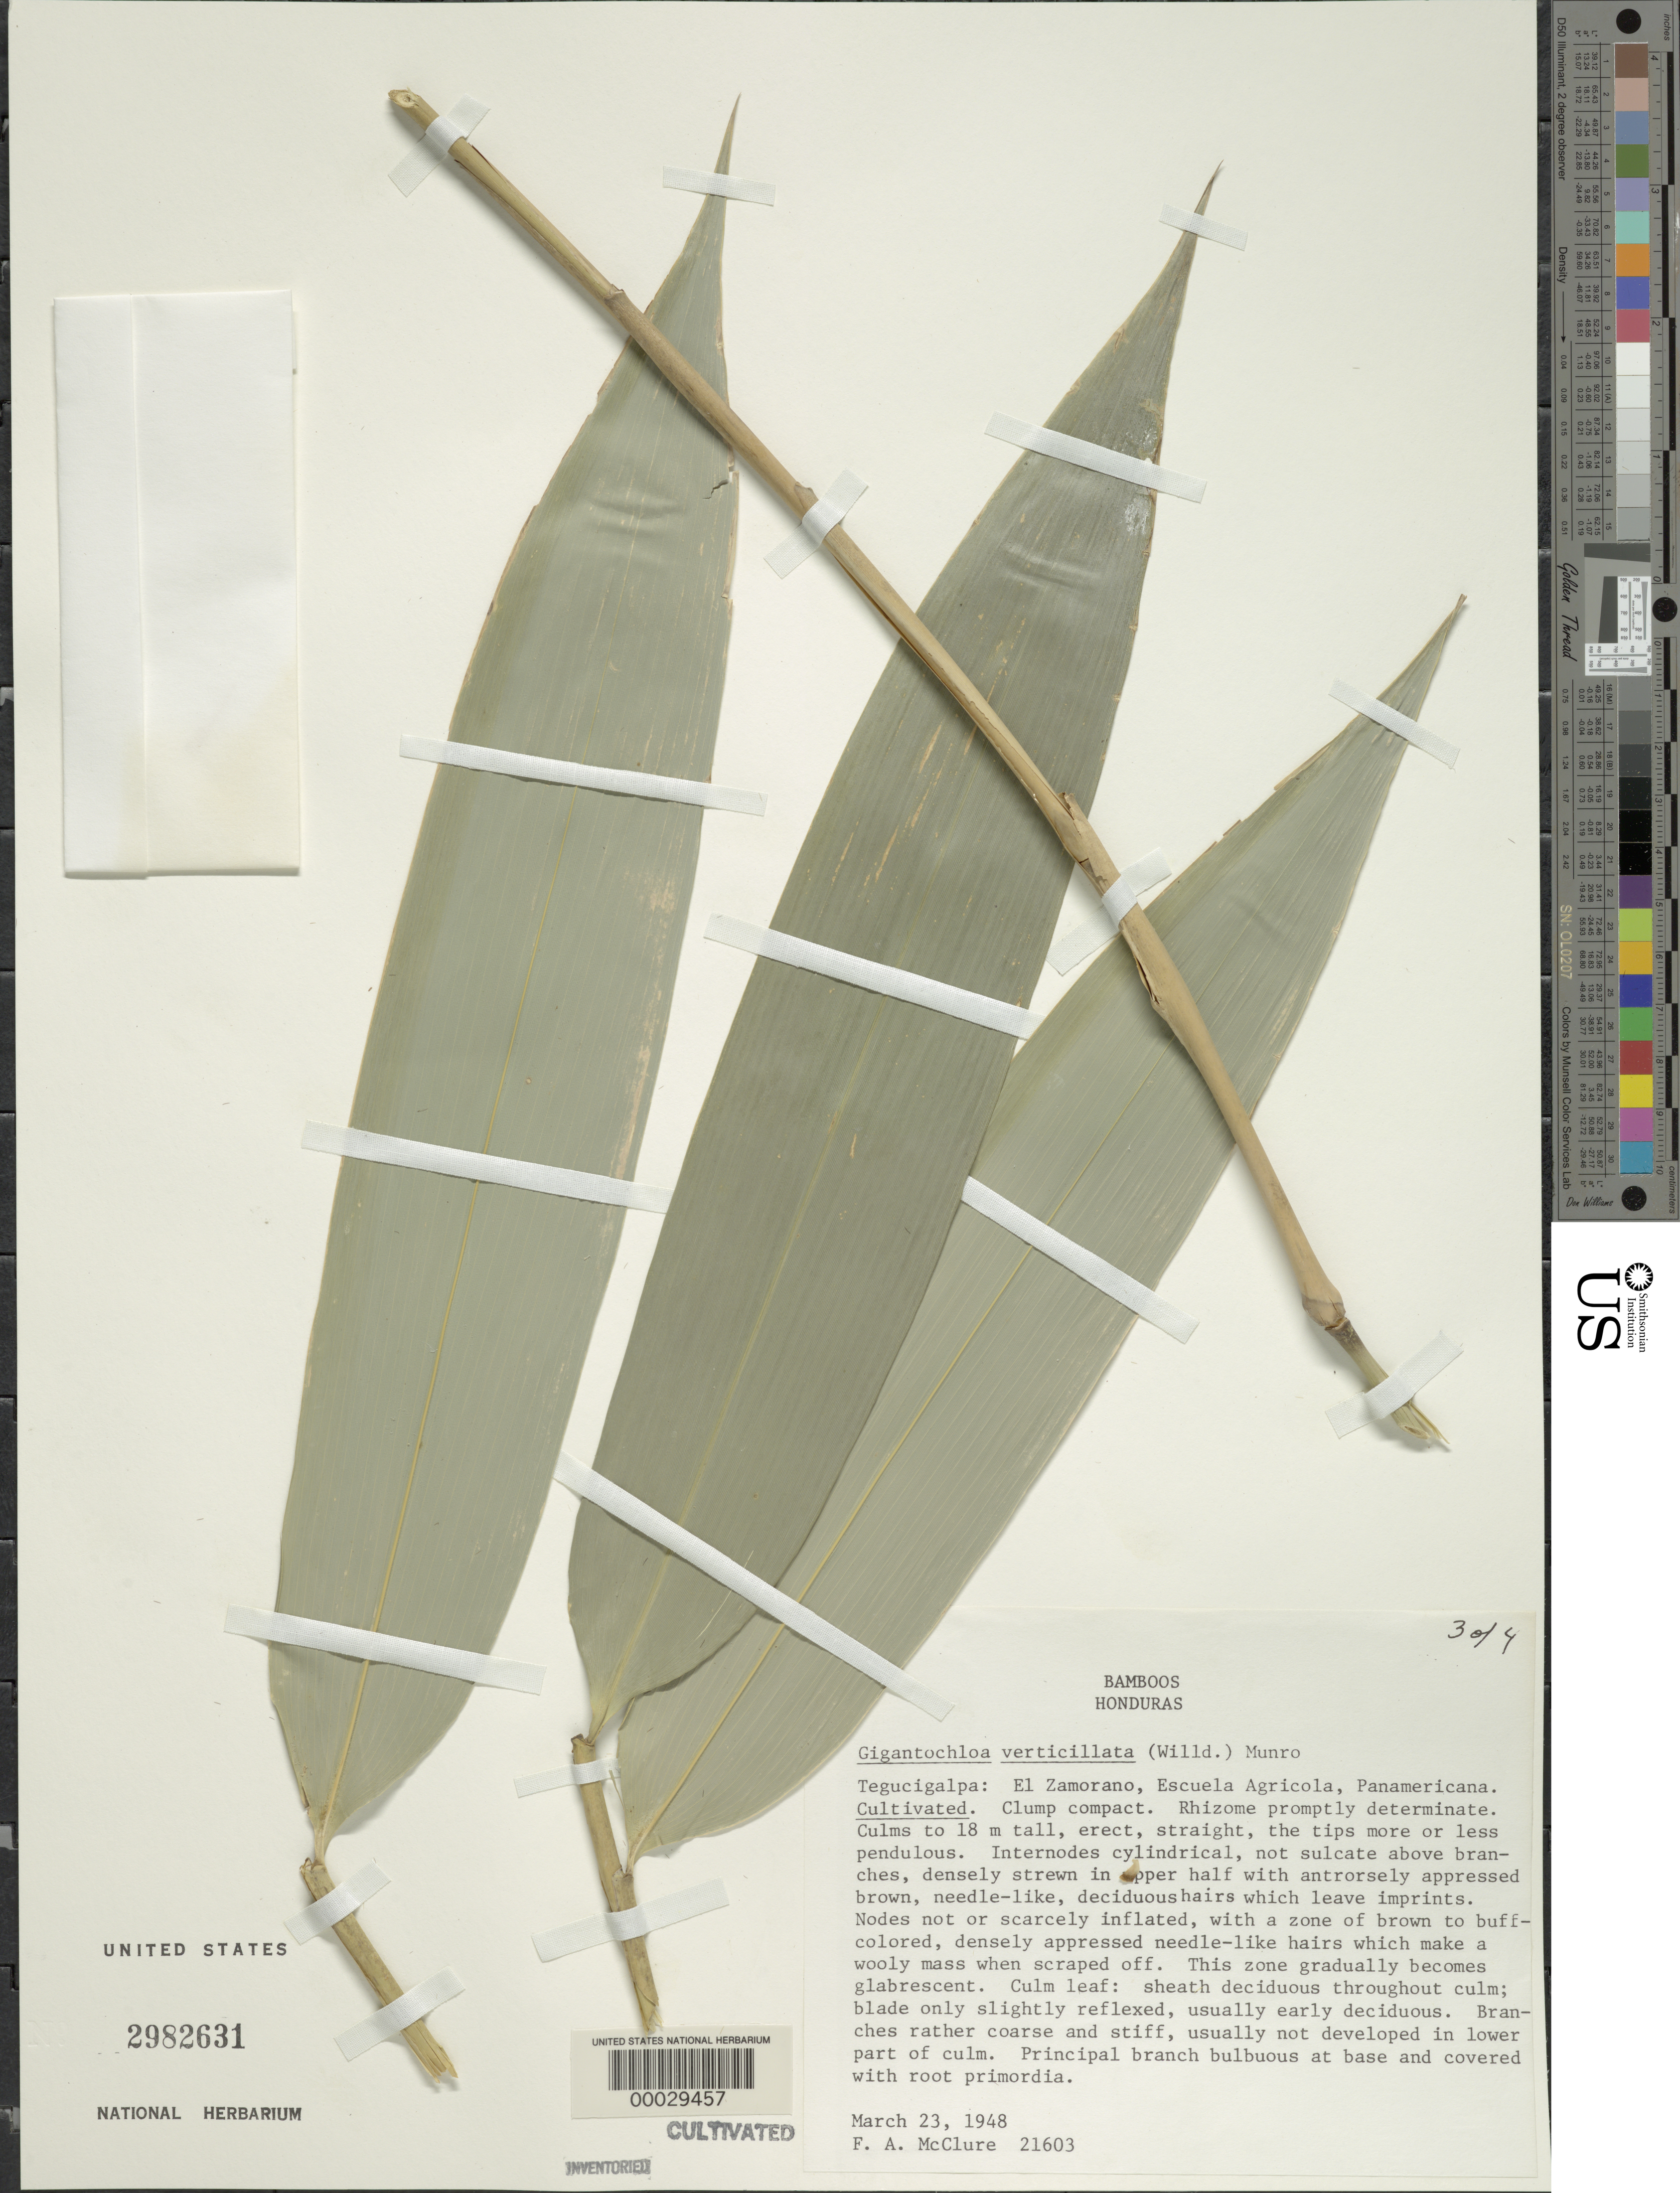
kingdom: Plantae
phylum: Tracheophyta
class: Liliopsida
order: Poales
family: Poaceae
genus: Gigantochloa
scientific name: Gigantochloa verticillata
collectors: F. A. McClure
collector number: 21603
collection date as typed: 23 Mar 1948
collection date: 1948-03-23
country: Honduras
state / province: Fco. Morazán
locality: El Zamorano , Escuela Agricola Panamericana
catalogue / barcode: US 2982631